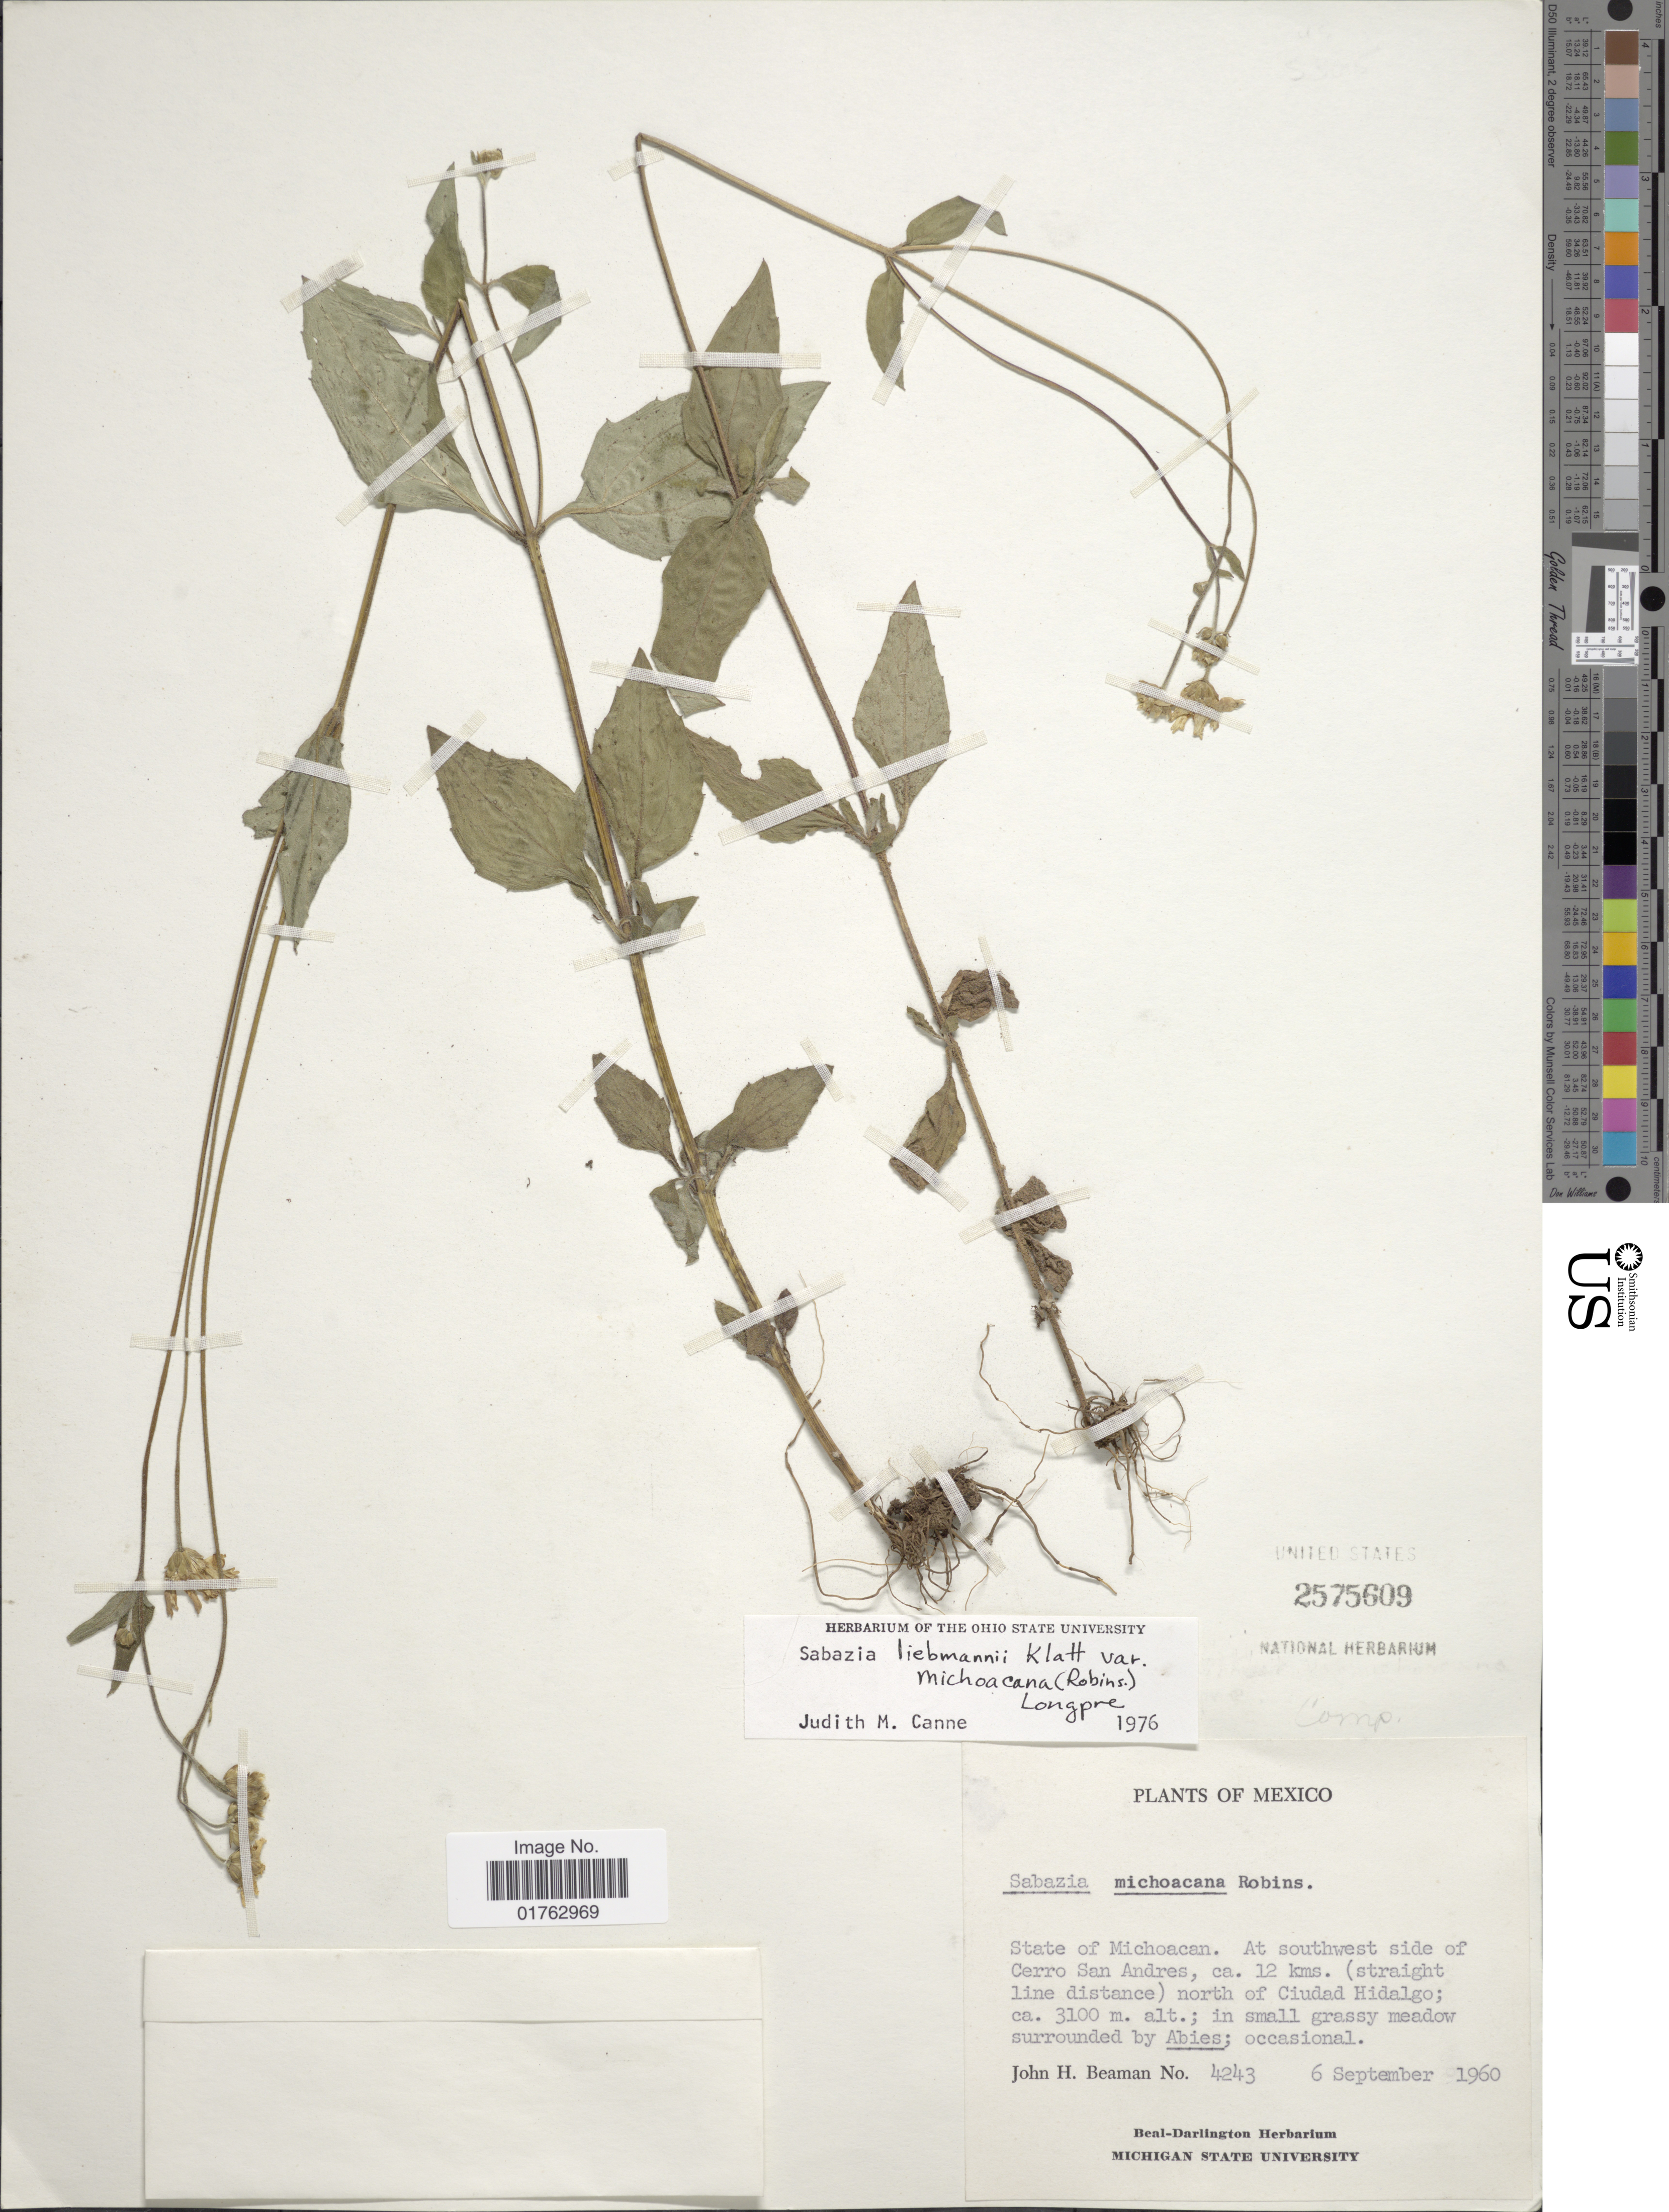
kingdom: Plantae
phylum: Tracheophyta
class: Magnoliopsida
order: Asterales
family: Asteraceae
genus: Sabazia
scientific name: Sabazia liebmannii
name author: Klatt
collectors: J. H. Beaman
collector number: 4243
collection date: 1960-09-06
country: Mexico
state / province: Michoacán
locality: At southwest side of Cerro San Andres, ca. 12 kms (straight line distance) north of Ciudad Hidalgo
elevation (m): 3100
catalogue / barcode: US 2575609